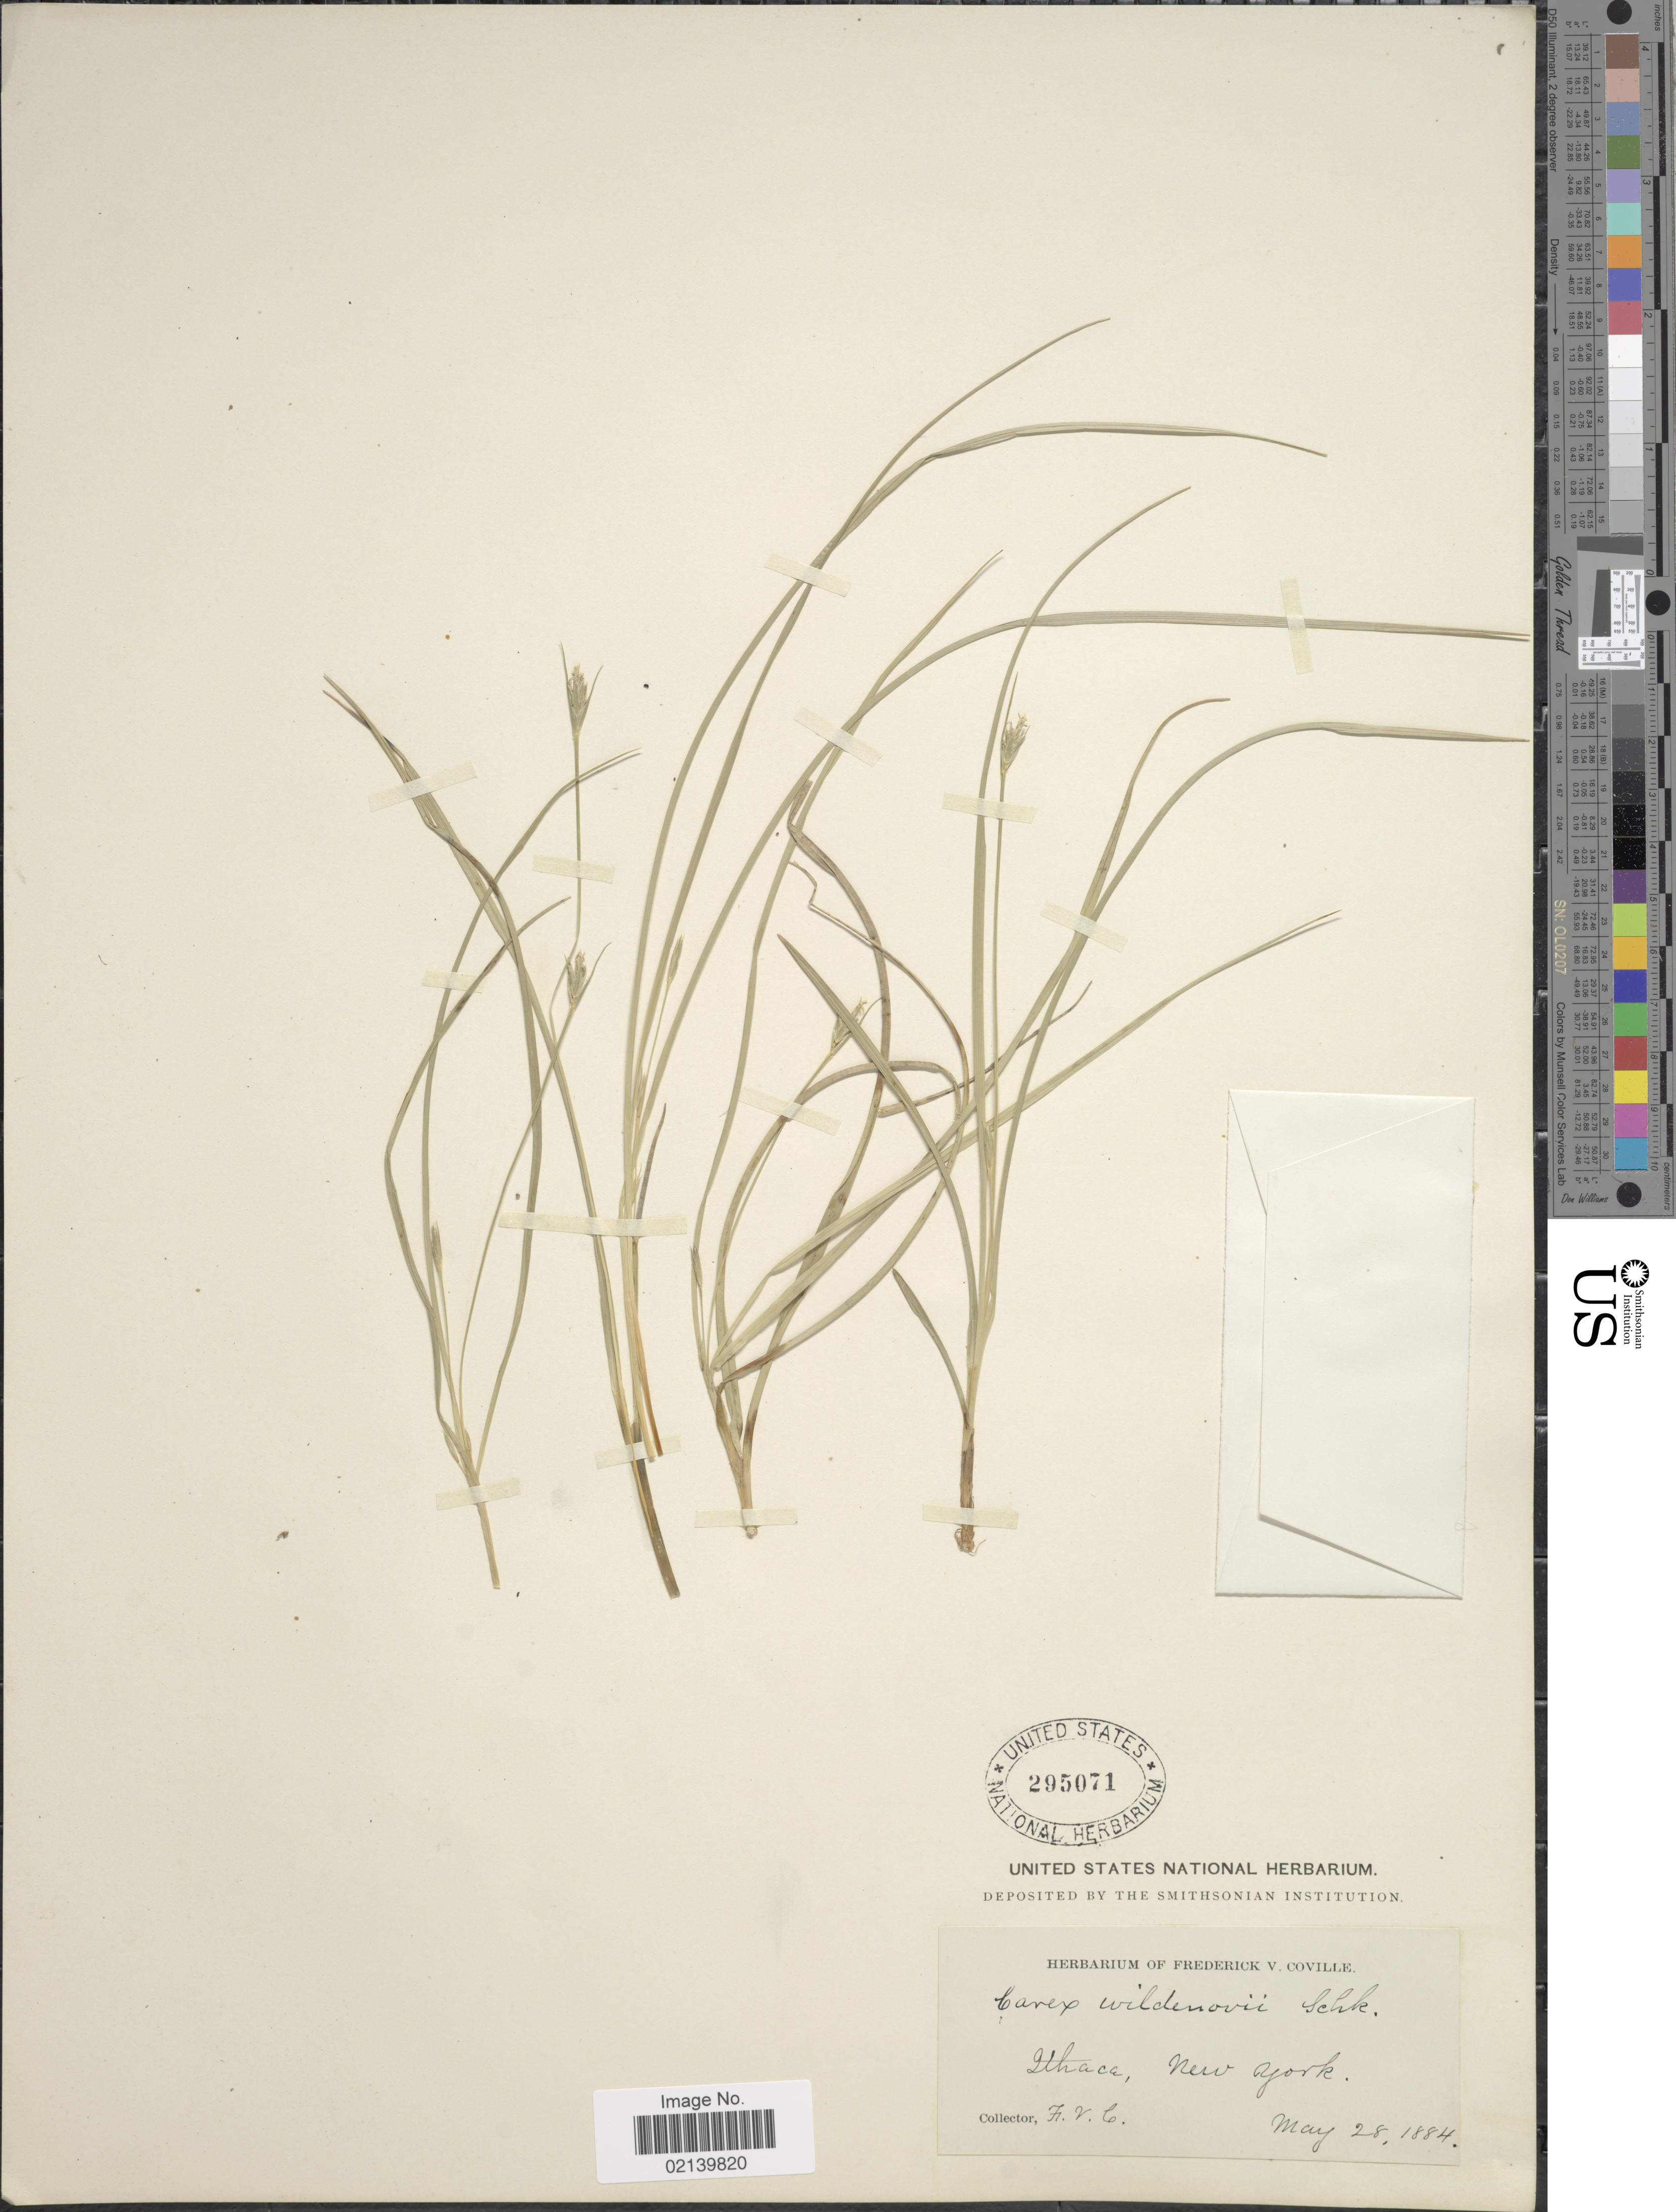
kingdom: Plantae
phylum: Tracheophyta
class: Liliopsida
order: Poales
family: Cyperaceae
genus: Carex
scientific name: Carex willdenowii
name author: Willd.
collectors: F. V. Coville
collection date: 1884-05-28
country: United States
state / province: New York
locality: Ithaca, New York.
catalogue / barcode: US 295071